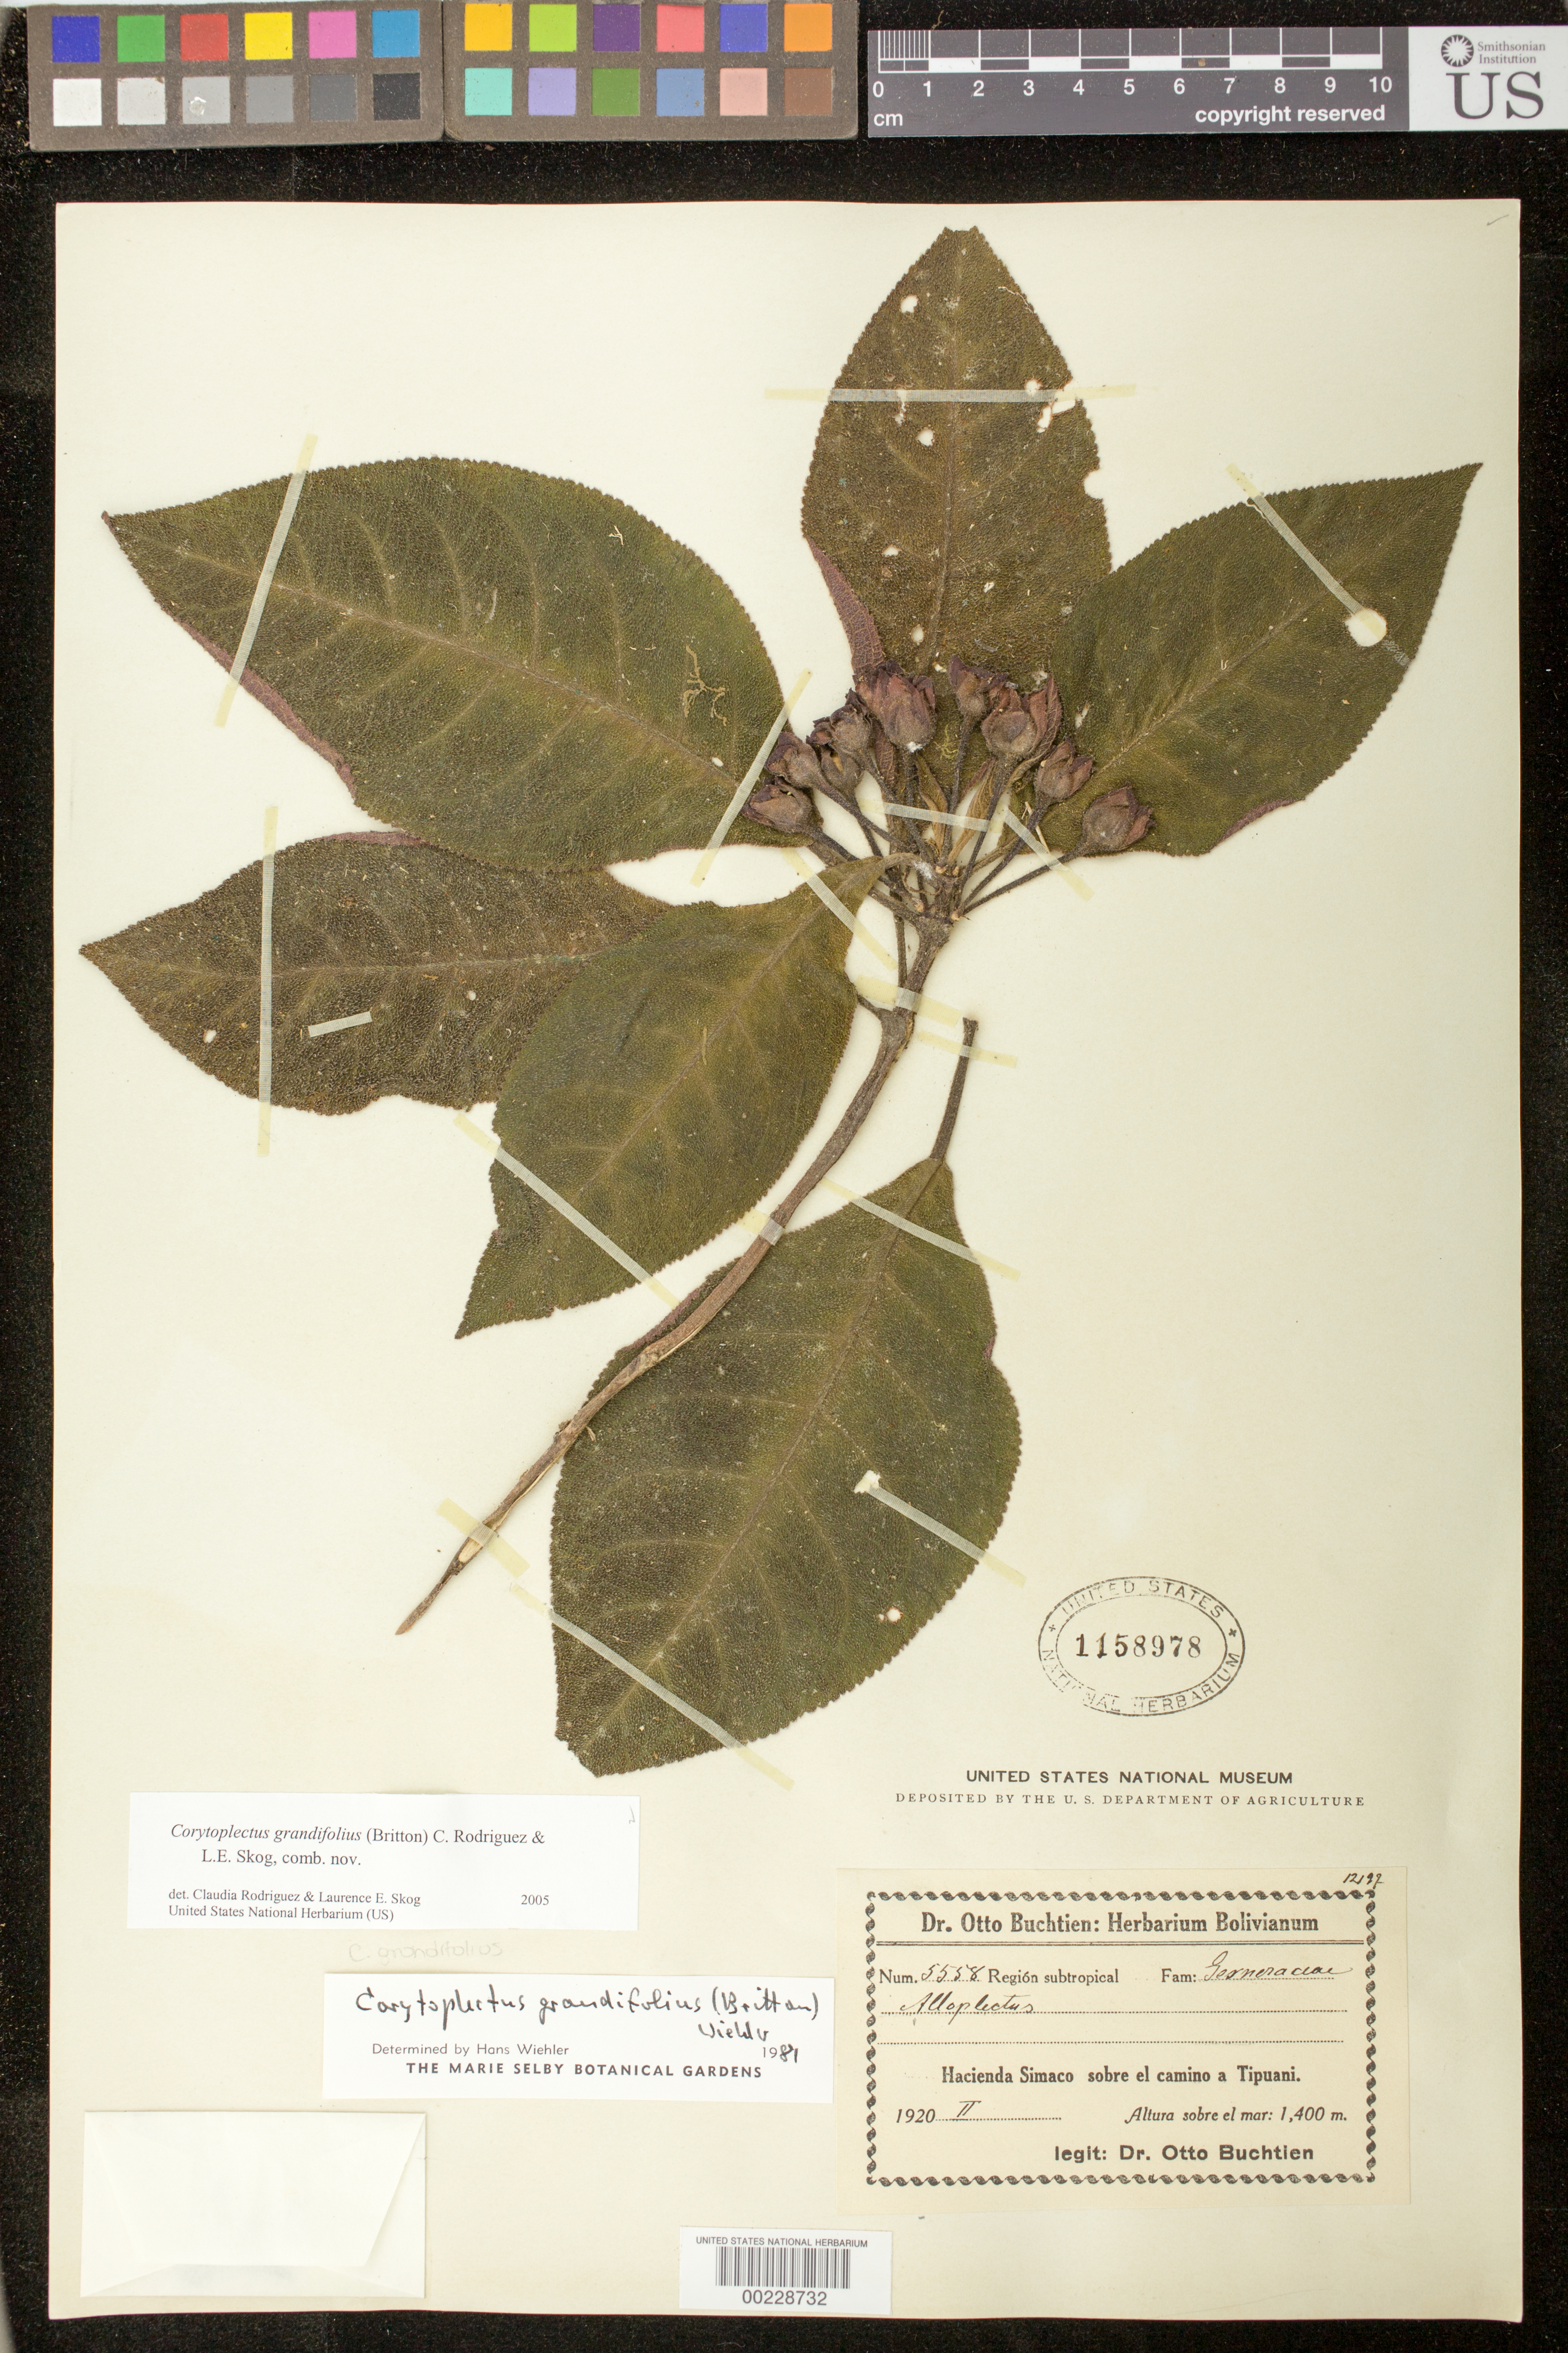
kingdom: Plantae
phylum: Tracheophyta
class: Magnoliopsida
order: Lamiales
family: Gesneriaceae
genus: Corytoplectus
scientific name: Corytoplectus grandifolius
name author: (Britton ex Rusby) Rodr.-Flores & L.E. Skog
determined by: Rodríguez-Flores, C. I.; Skog, L. E.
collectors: O. Buchtien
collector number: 5558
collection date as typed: Feb 1920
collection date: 1920-02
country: Bolivia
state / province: La Paz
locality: Hacienda Simaco above the road to Tipuani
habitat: Subtropical region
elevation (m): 1400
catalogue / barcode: US 1158978